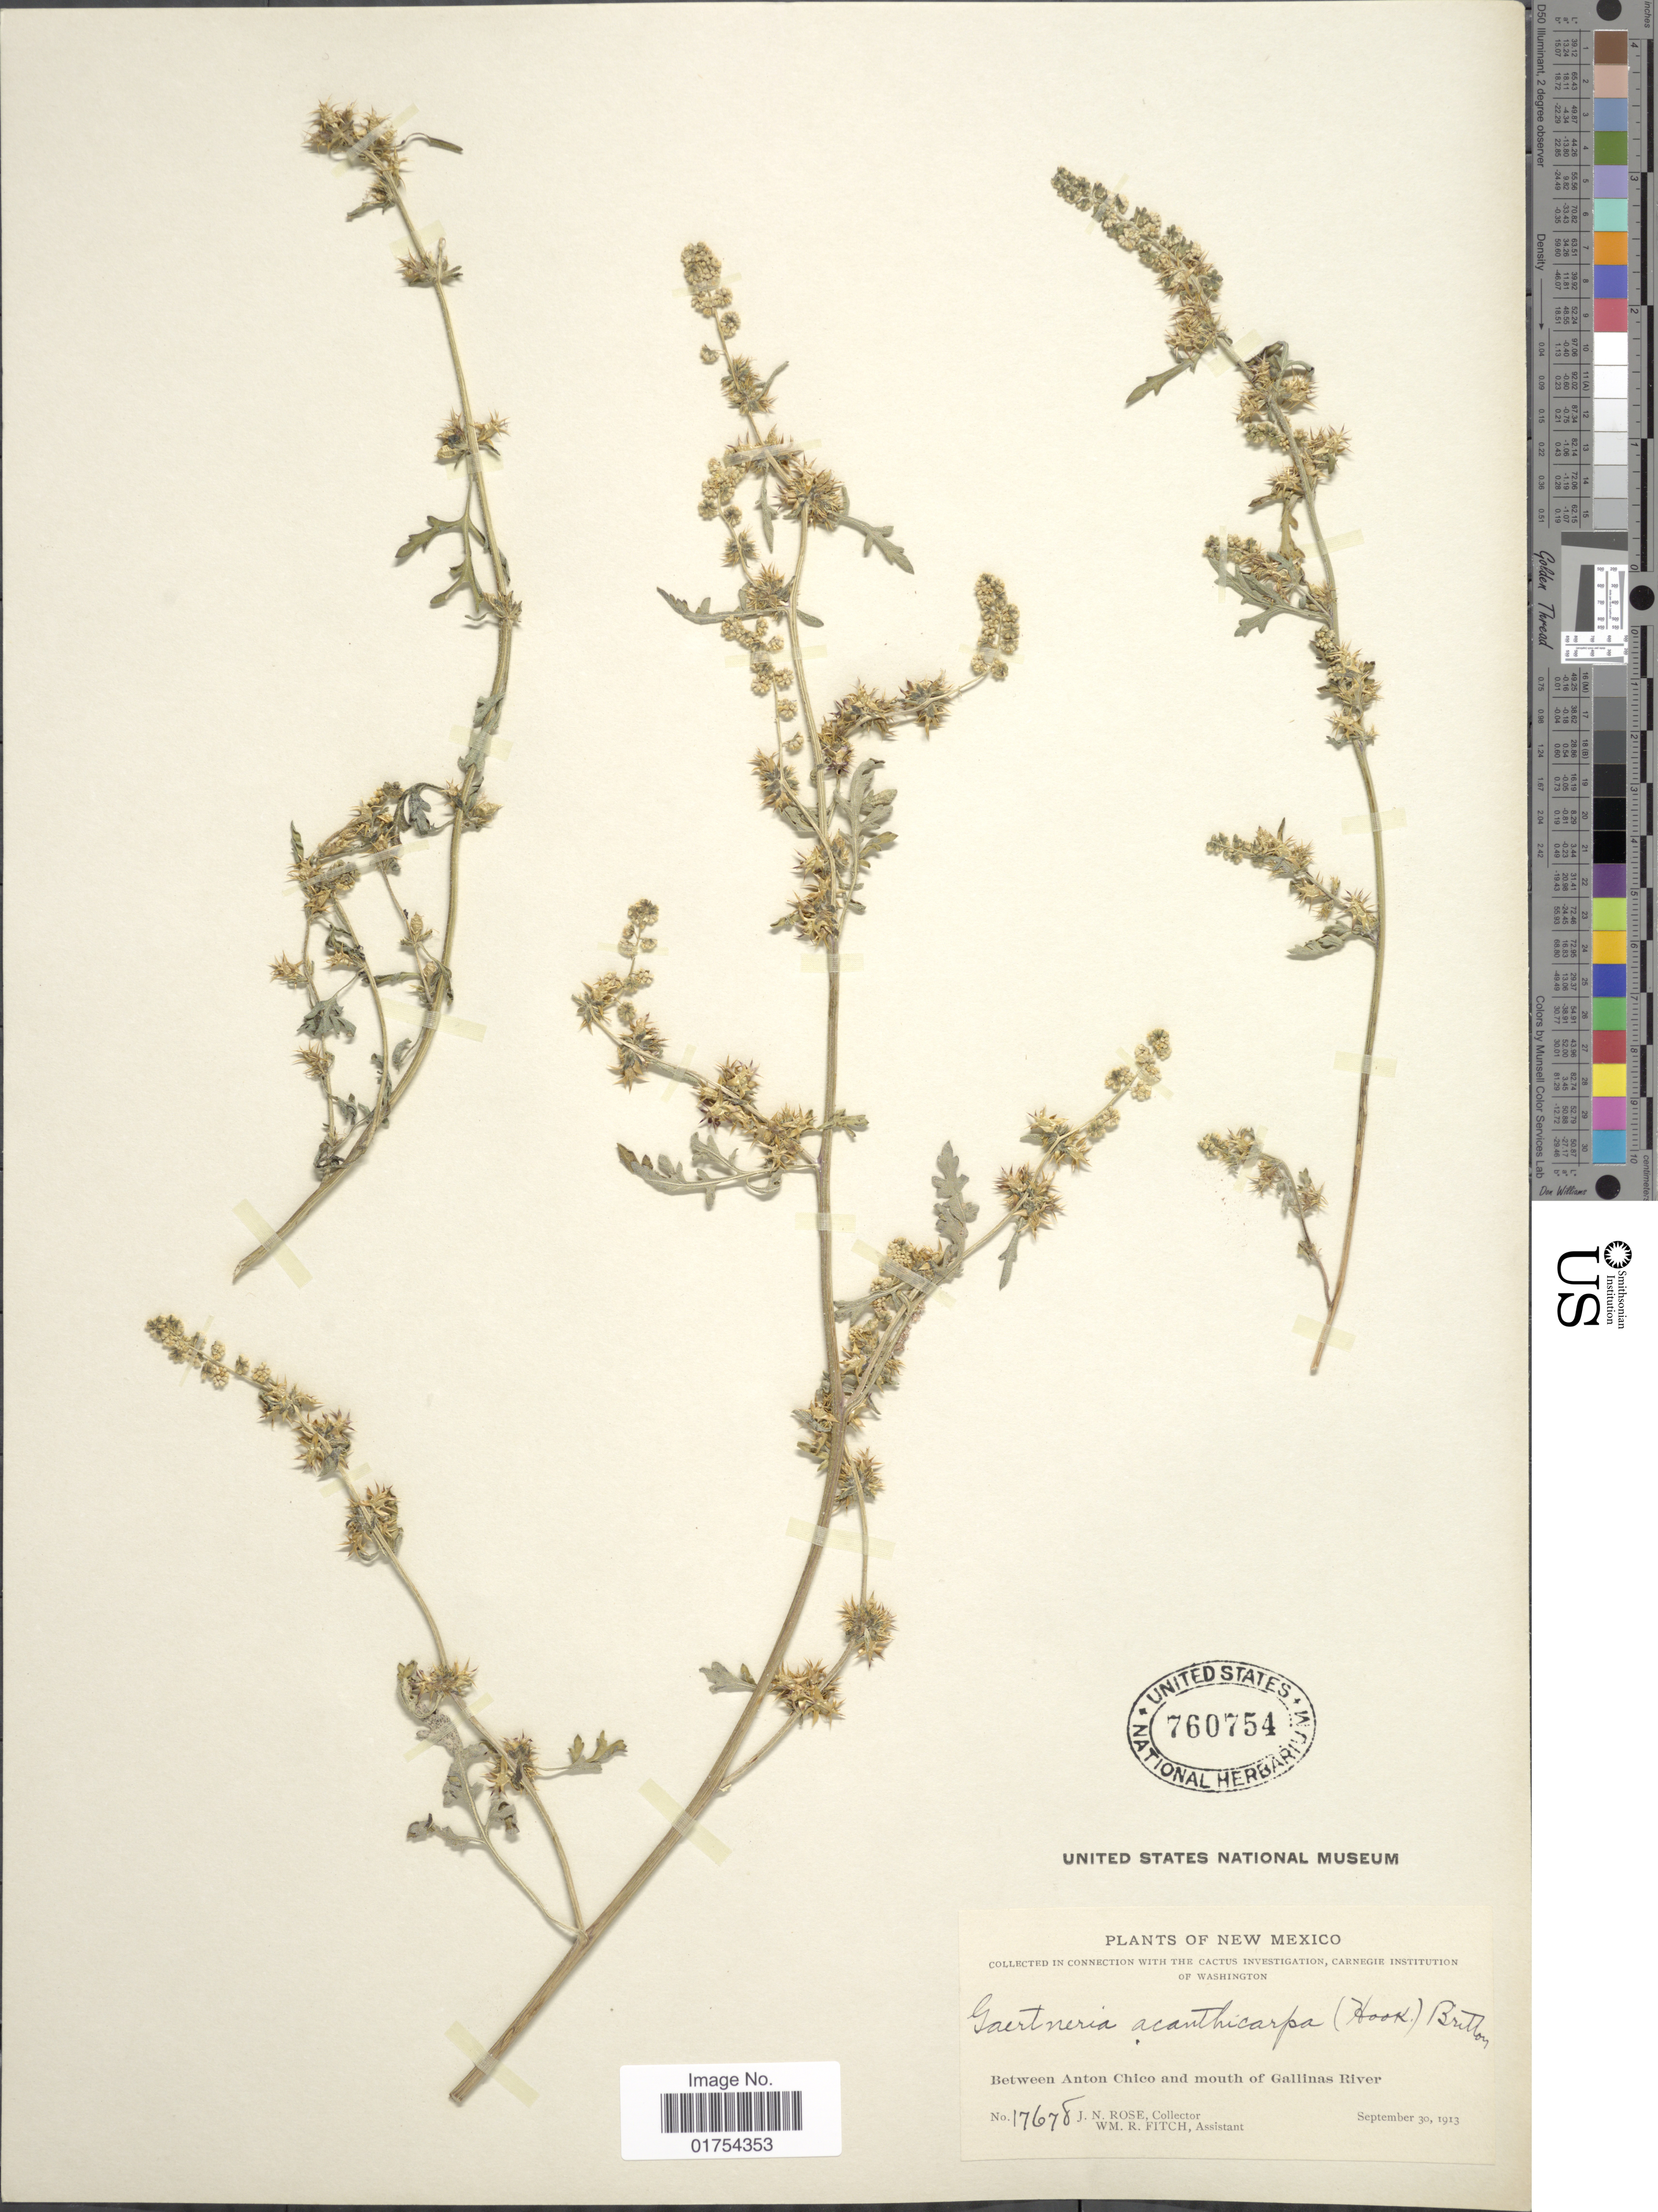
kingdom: Plantae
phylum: Tracheophyta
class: Magnoliopsida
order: Asterales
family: Asteraceae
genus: Franseria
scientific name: Franseria acanthicarpa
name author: Coville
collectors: J. N. Rose & W. R. Fitch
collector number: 17678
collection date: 1913-09-30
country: United States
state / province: New Mexico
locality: Between anton Chico and mouth of Gallinas River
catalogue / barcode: US 760754